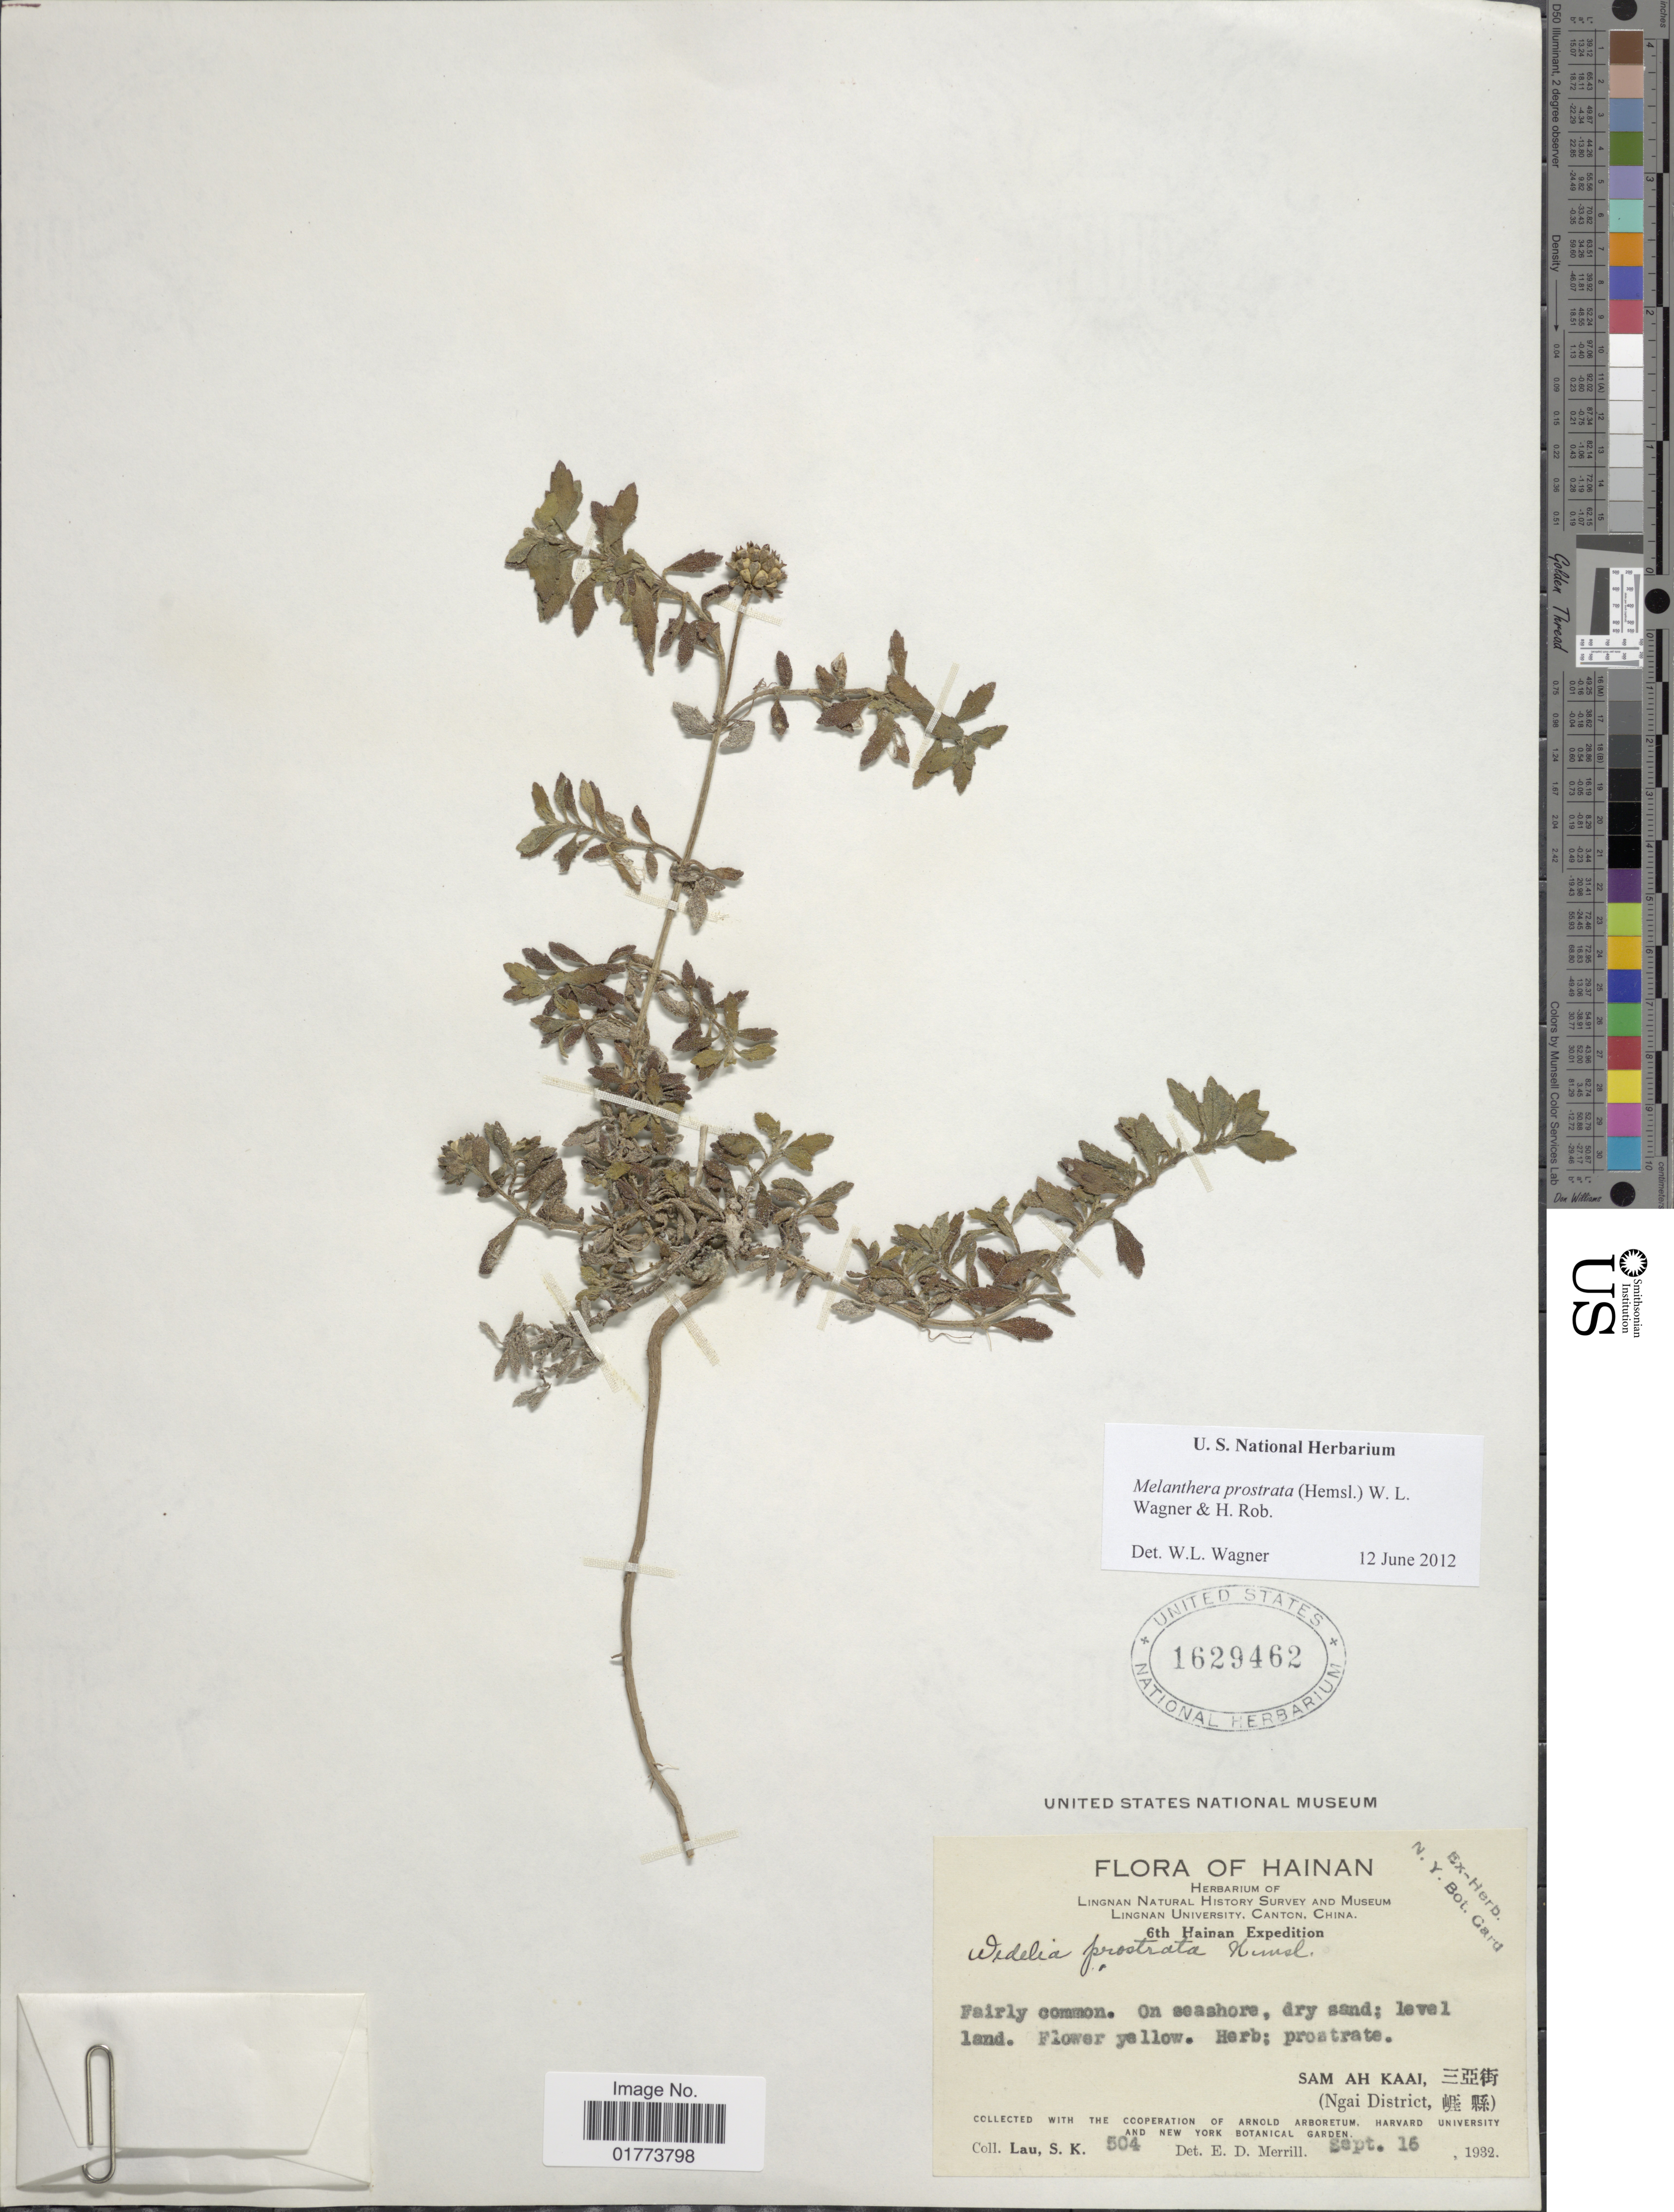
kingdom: Plantae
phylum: Tracheophyta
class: Magnoliopsida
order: Asterales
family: Asteraceae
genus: Melanthera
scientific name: Melanthera prostrata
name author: (Hemsl.) W.L. Wagner & H. Rob.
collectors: S. K. Lau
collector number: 504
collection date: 1932-09-16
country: China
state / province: Hainan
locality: Hainan. Sam Ah Kaai(Ngai District)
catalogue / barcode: US 1629462